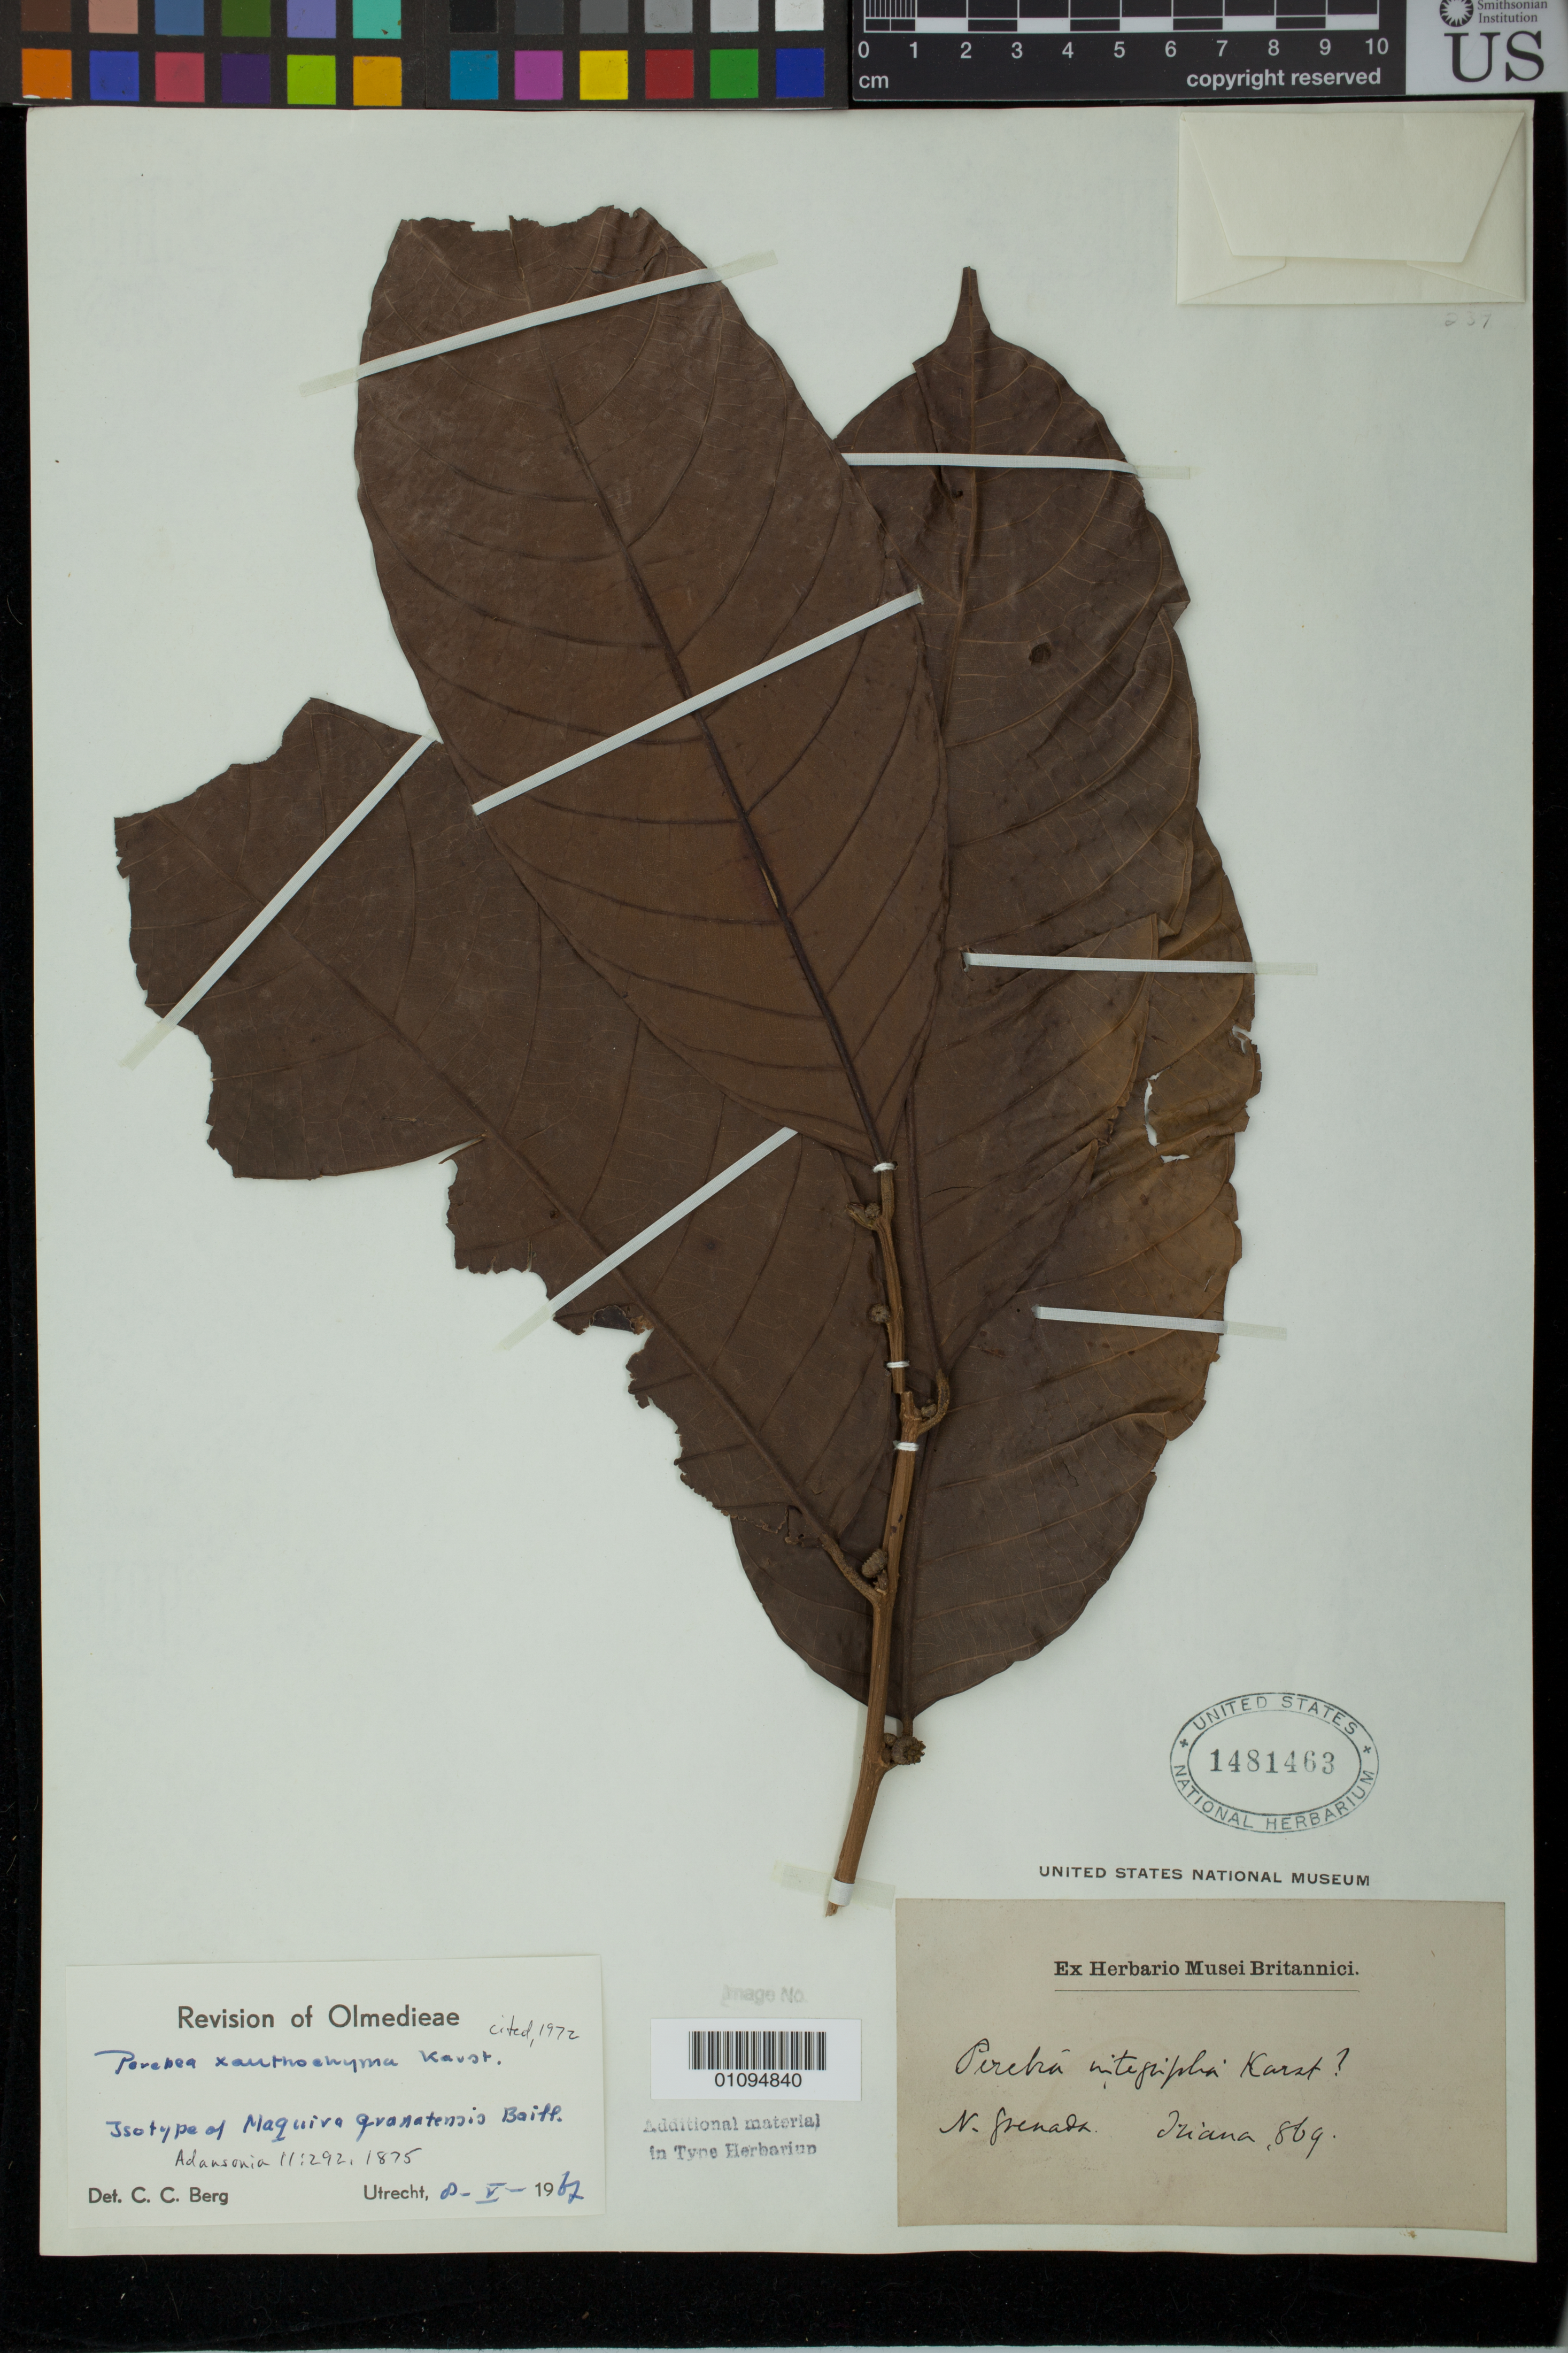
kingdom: Plantae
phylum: Tracheophyta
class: Magnoliopsida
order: Rosales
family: Moraceae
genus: Maquira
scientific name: Maquira granatensis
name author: Baill.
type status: Isotype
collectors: J. J. Triana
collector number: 869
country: Colombia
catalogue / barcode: US 1481463